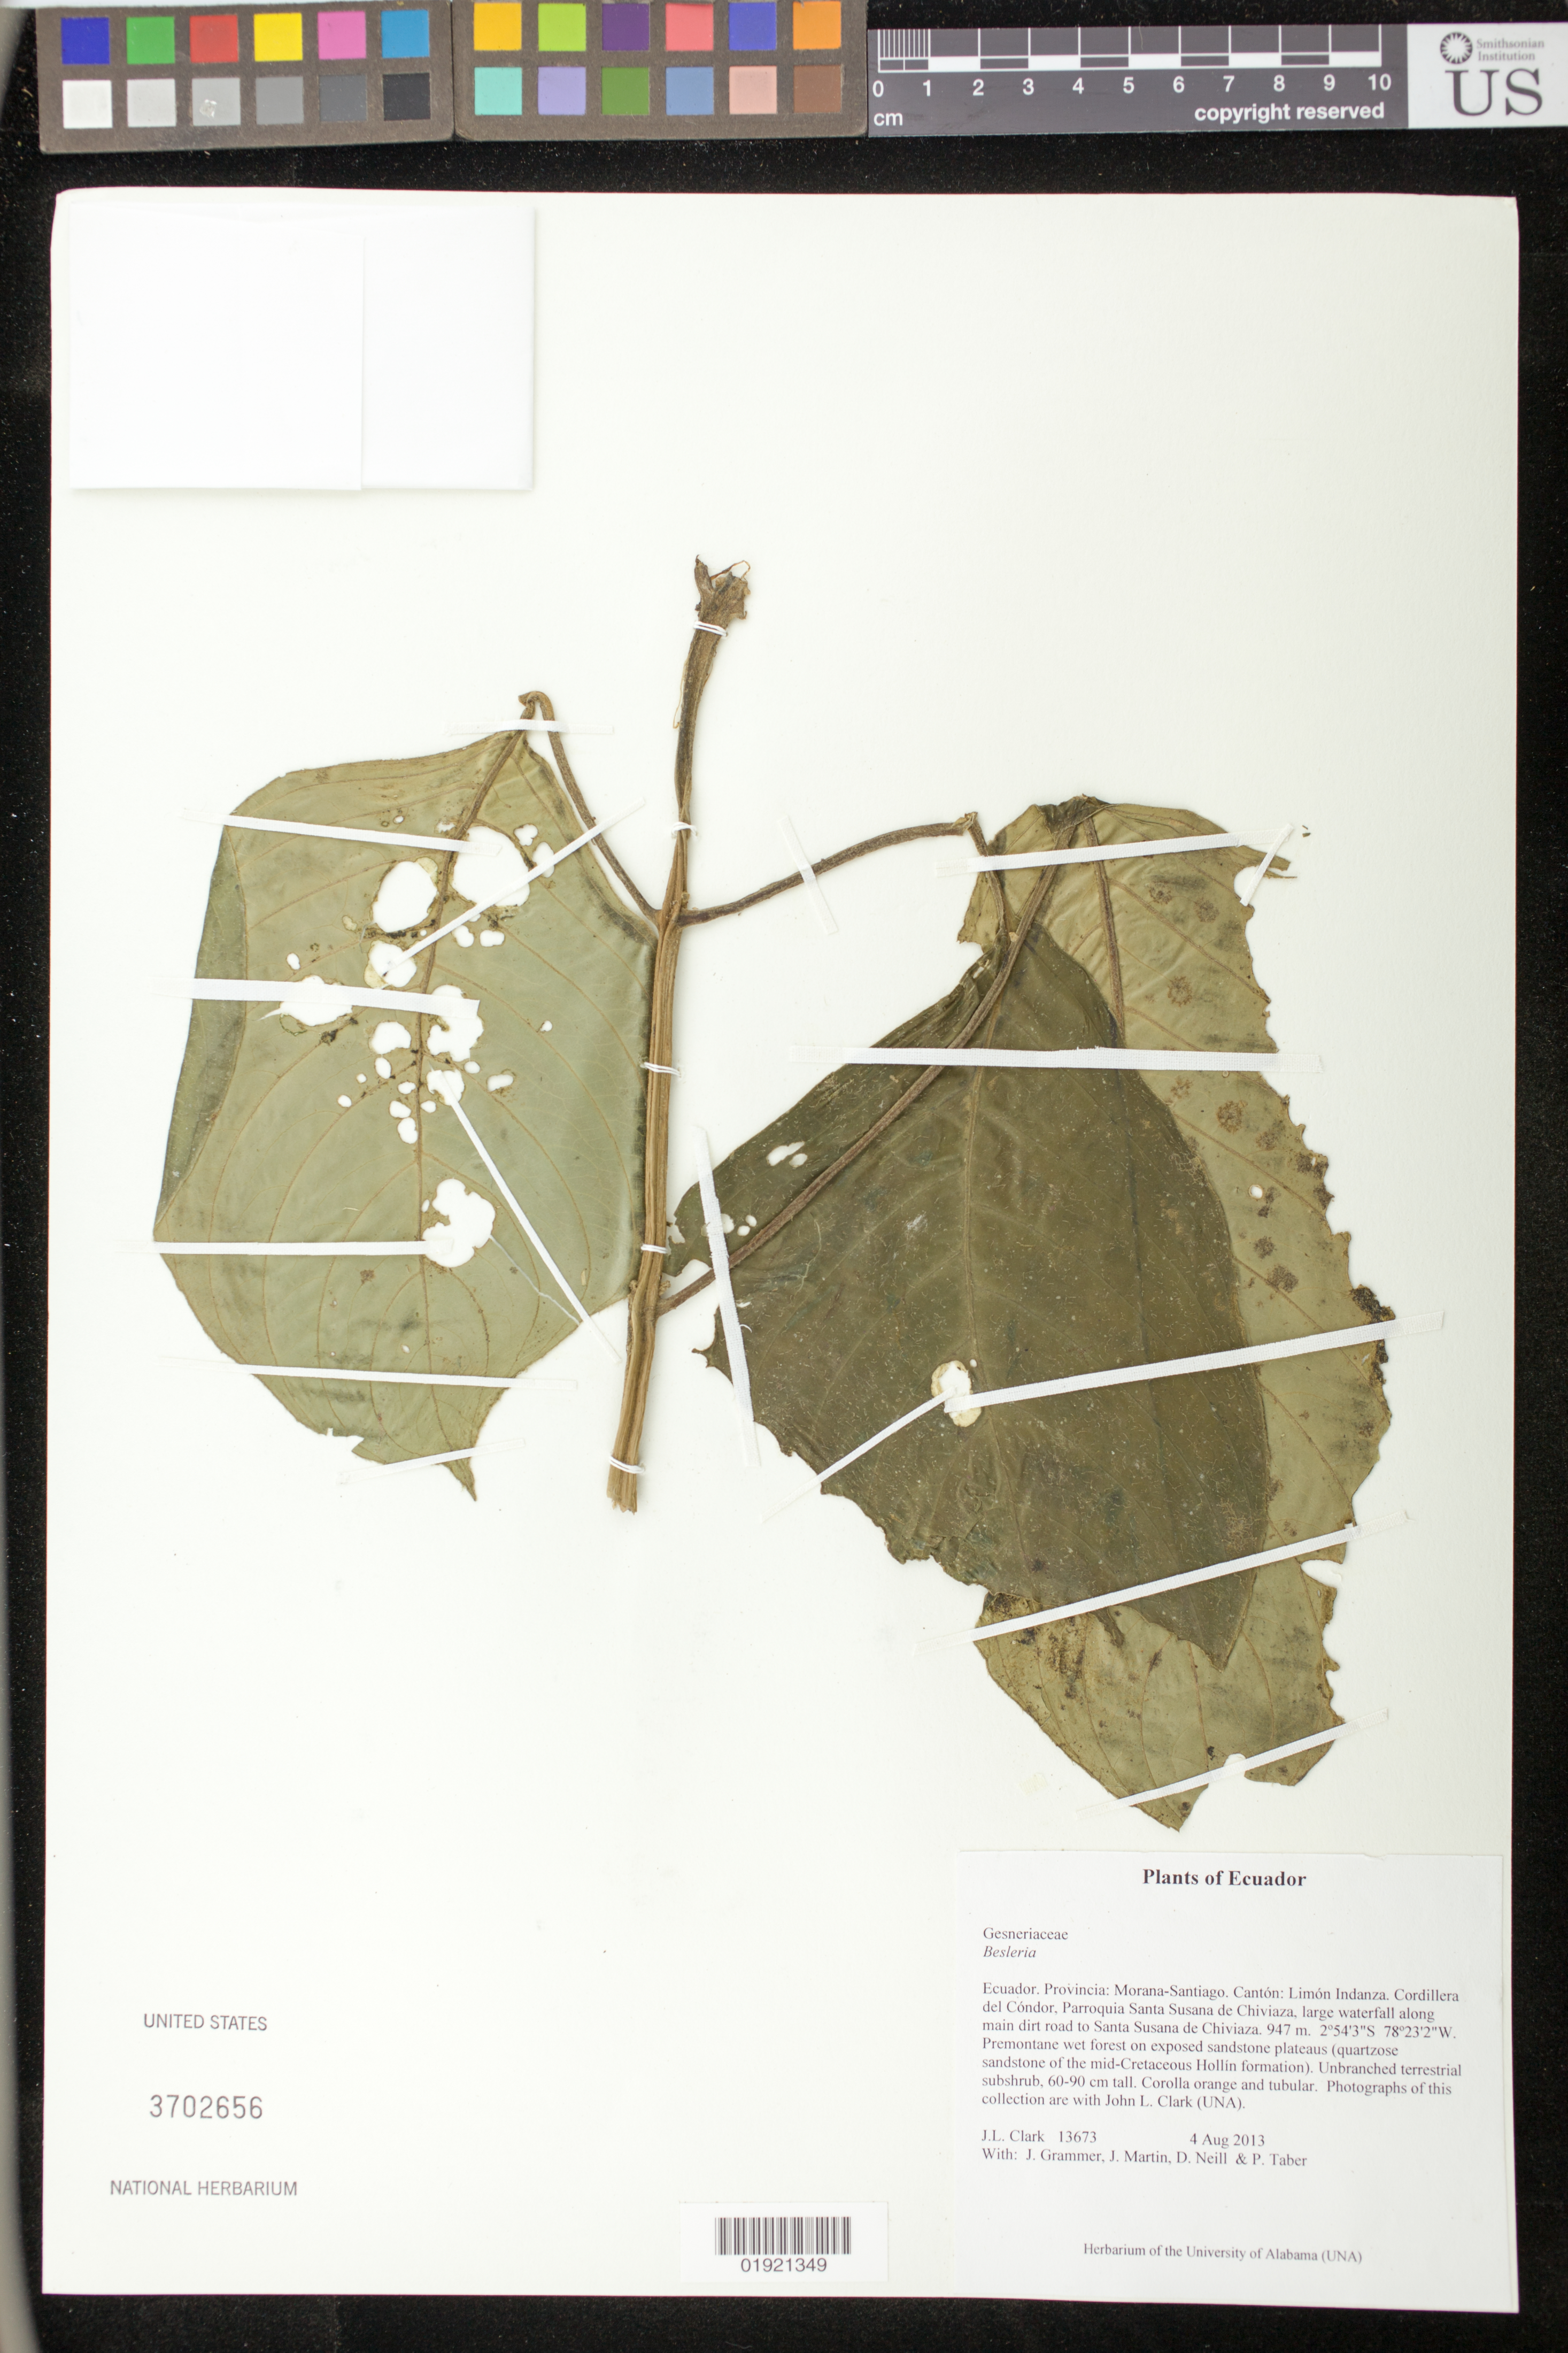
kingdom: Plantae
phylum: Tracheophyta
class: Magnoliopsida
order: Lamiales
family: Gesneriaceae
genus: Besleria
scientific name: Besleria sp.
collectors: J. L. Clark, J. Grammer, J. Martin, D. Neill & P. Taber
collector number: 13673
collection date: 2013-08-04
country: Ecuador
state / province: Morona-Santiago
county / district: Limón Indanza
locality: Cordillera del Condor, Parroquia Santa Susana de Chiviaza, remnant patch of forest near the community "El Pescado".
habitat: Premontane wet forest on exposed sandstone plateaus (quartzose sandstone of the mid-Cretaceous Hollin formation).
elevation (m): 947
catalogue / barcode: US 3702656